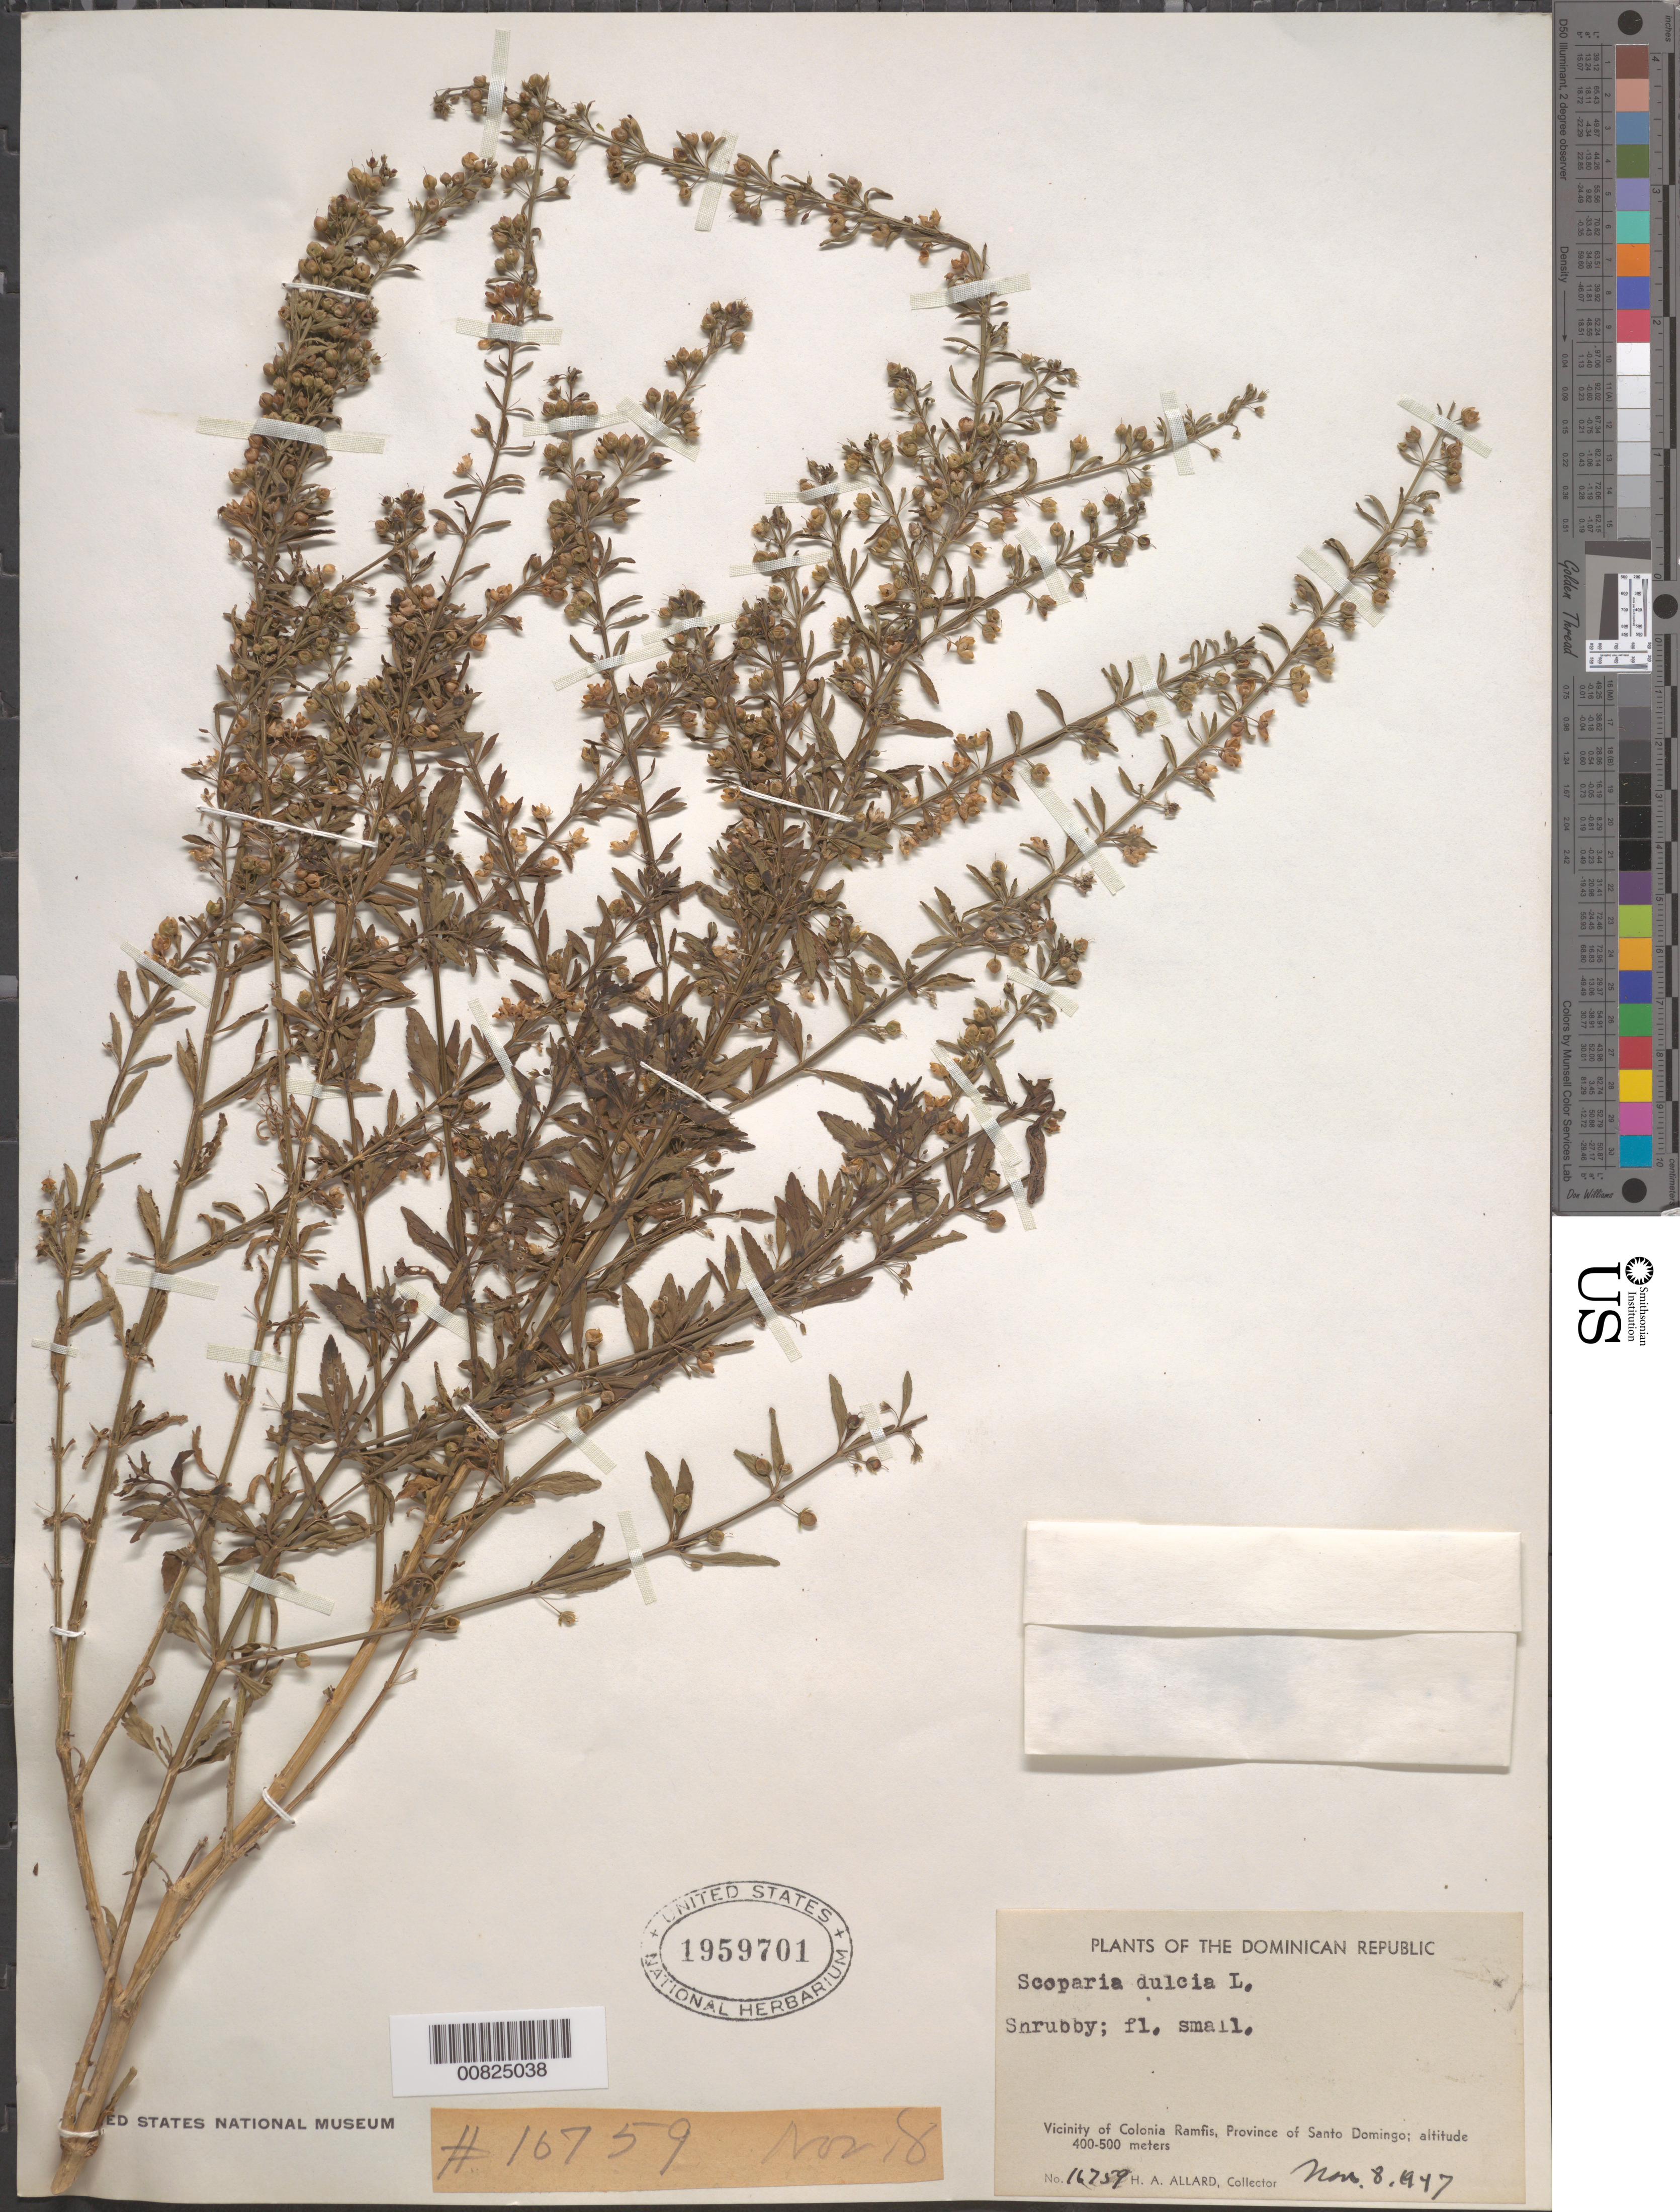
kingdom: Plantae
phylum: Tracheophyta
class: Magnoliopsida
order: Lamiales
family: Plantaginaceae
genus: Scoparia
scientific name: Scoparia dulcis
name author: L.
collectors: H. A. Allard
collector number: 16759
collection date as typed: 08 Nov 1947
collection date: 1947-11-08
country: Dominican Republic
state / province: Distrito Nacional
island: Hispaniola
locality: Vicinity of Colonia Ramfis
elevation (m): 400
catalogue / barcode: US 1959701